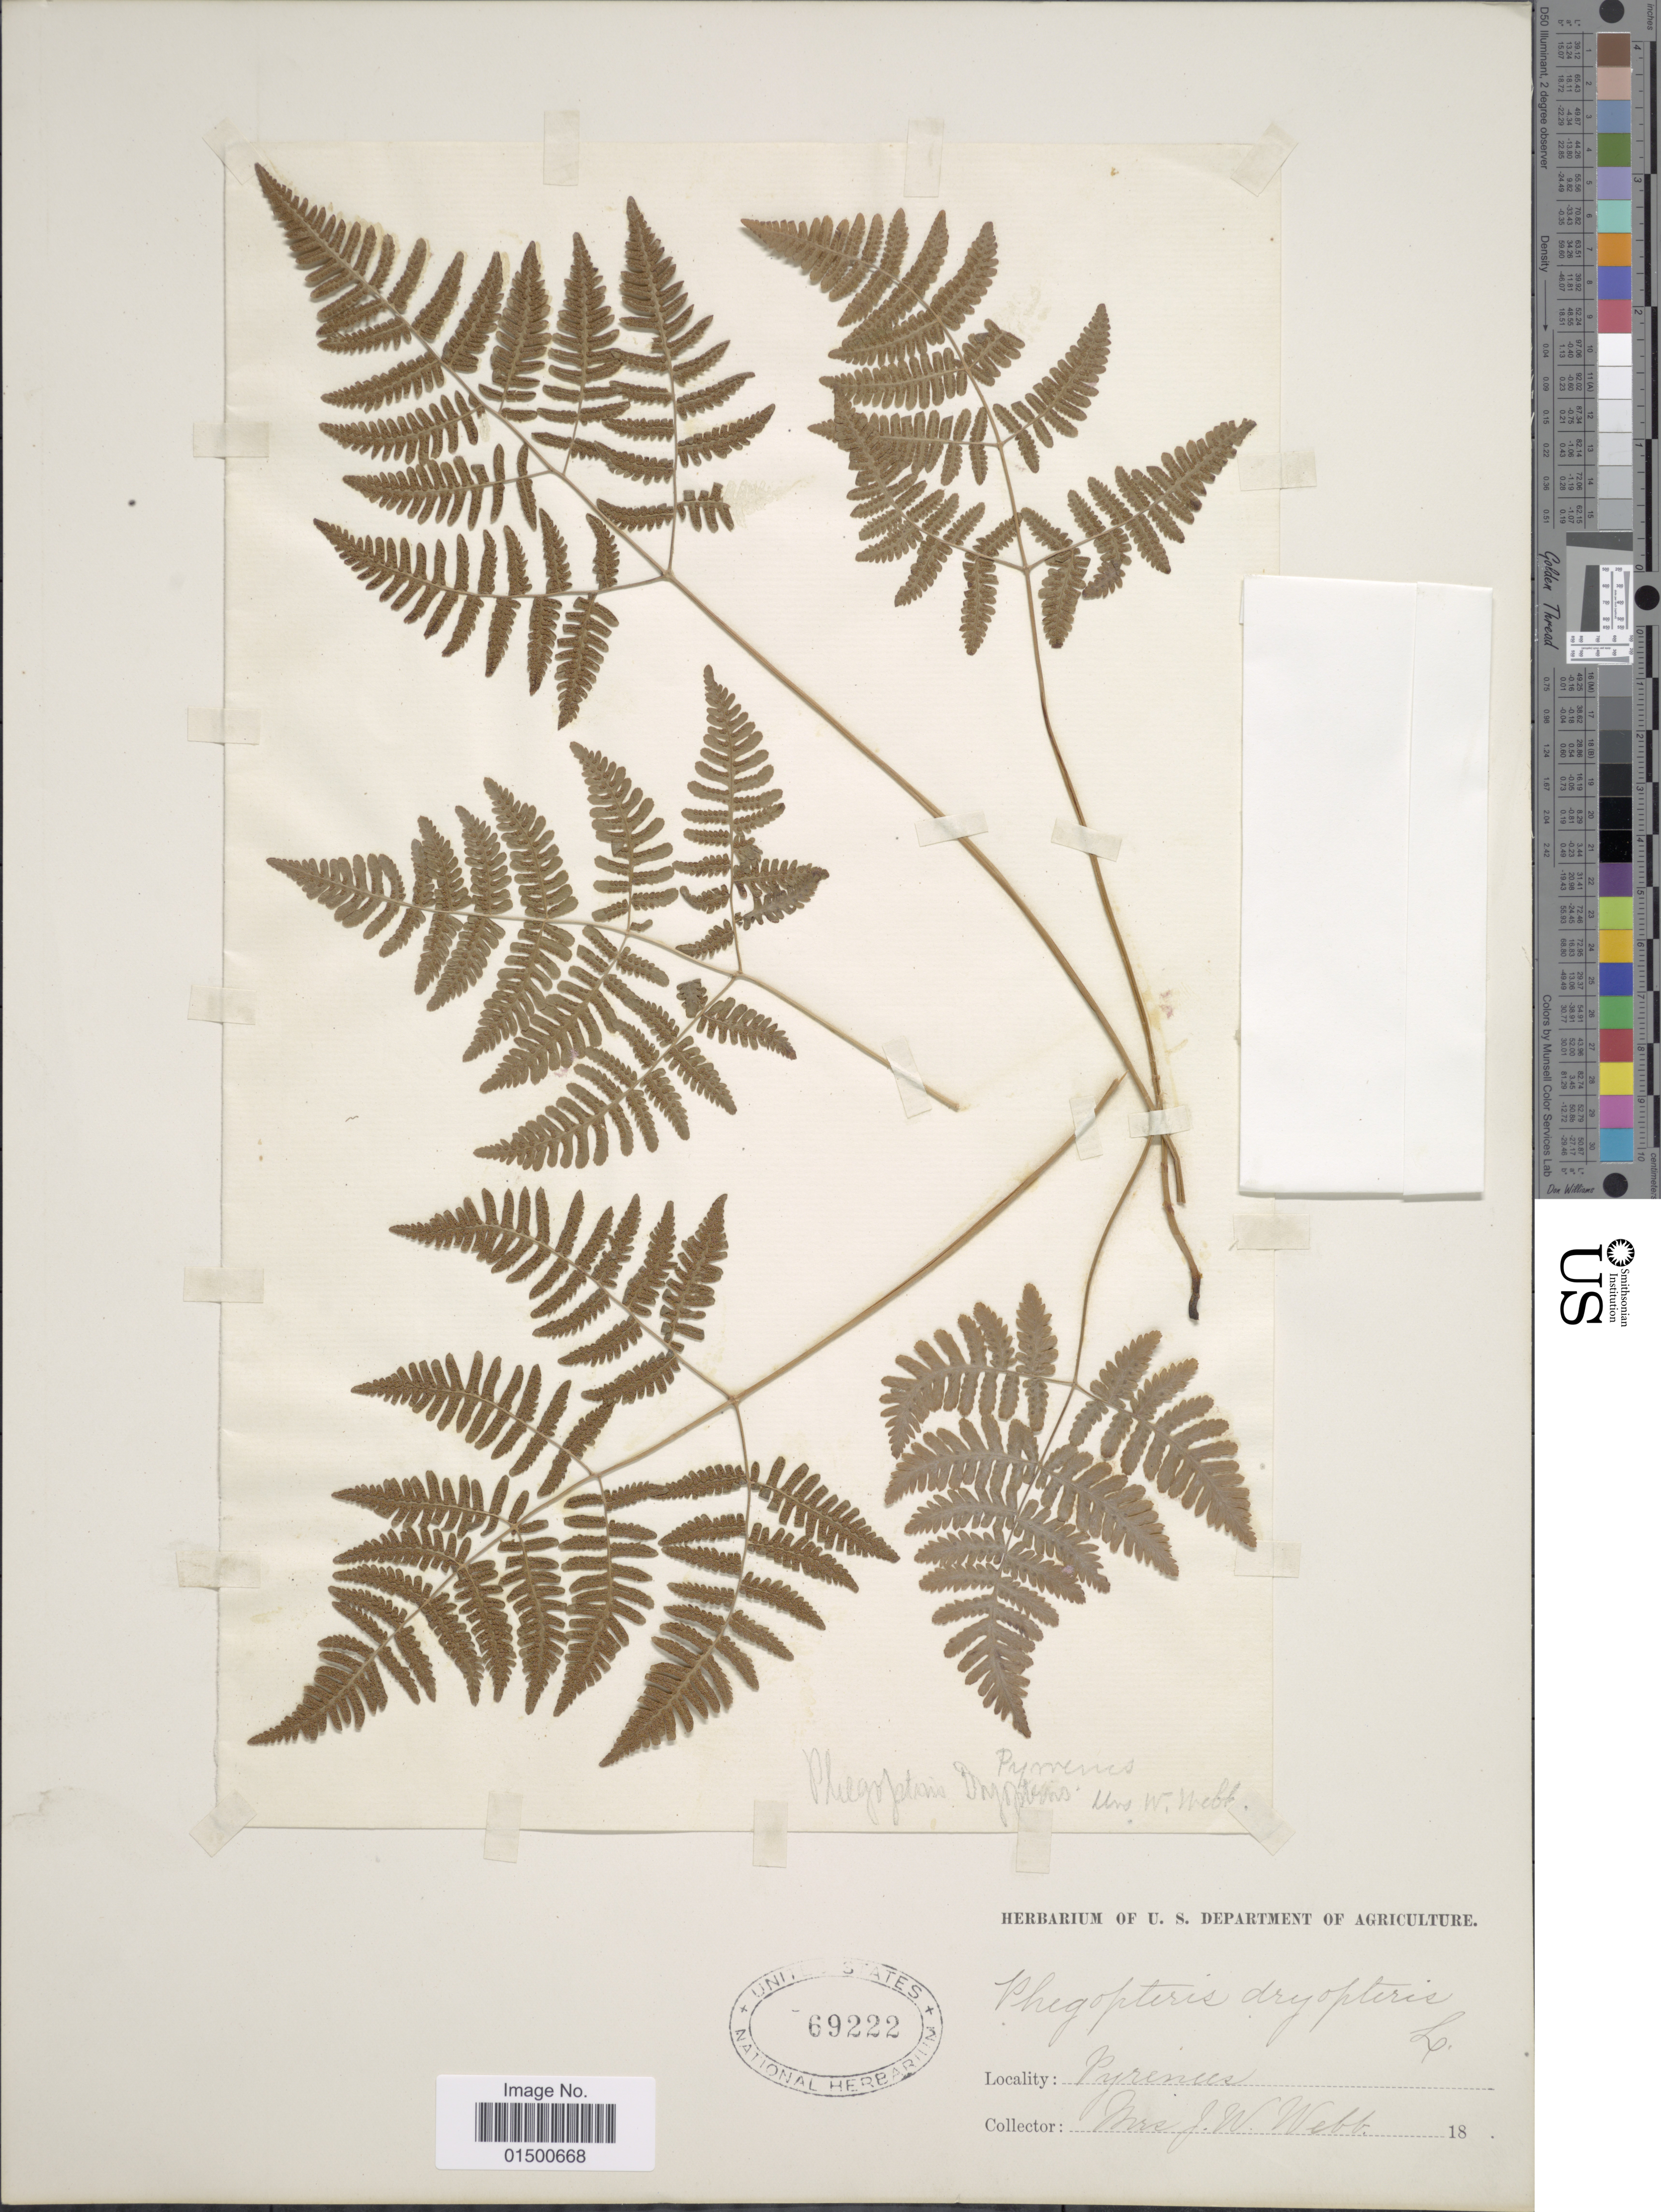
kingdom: Plantae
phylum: Tracheophyta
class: Polypodiopsida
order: Polypodiales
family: Cystopteridaceae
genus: Gymnocarpium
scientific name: Gymnocarpium disjunctum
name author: (Rupr.) Ching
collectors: J. Webb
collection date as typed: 18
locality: Pyrenees [France or Spain]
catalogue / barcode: US 69222